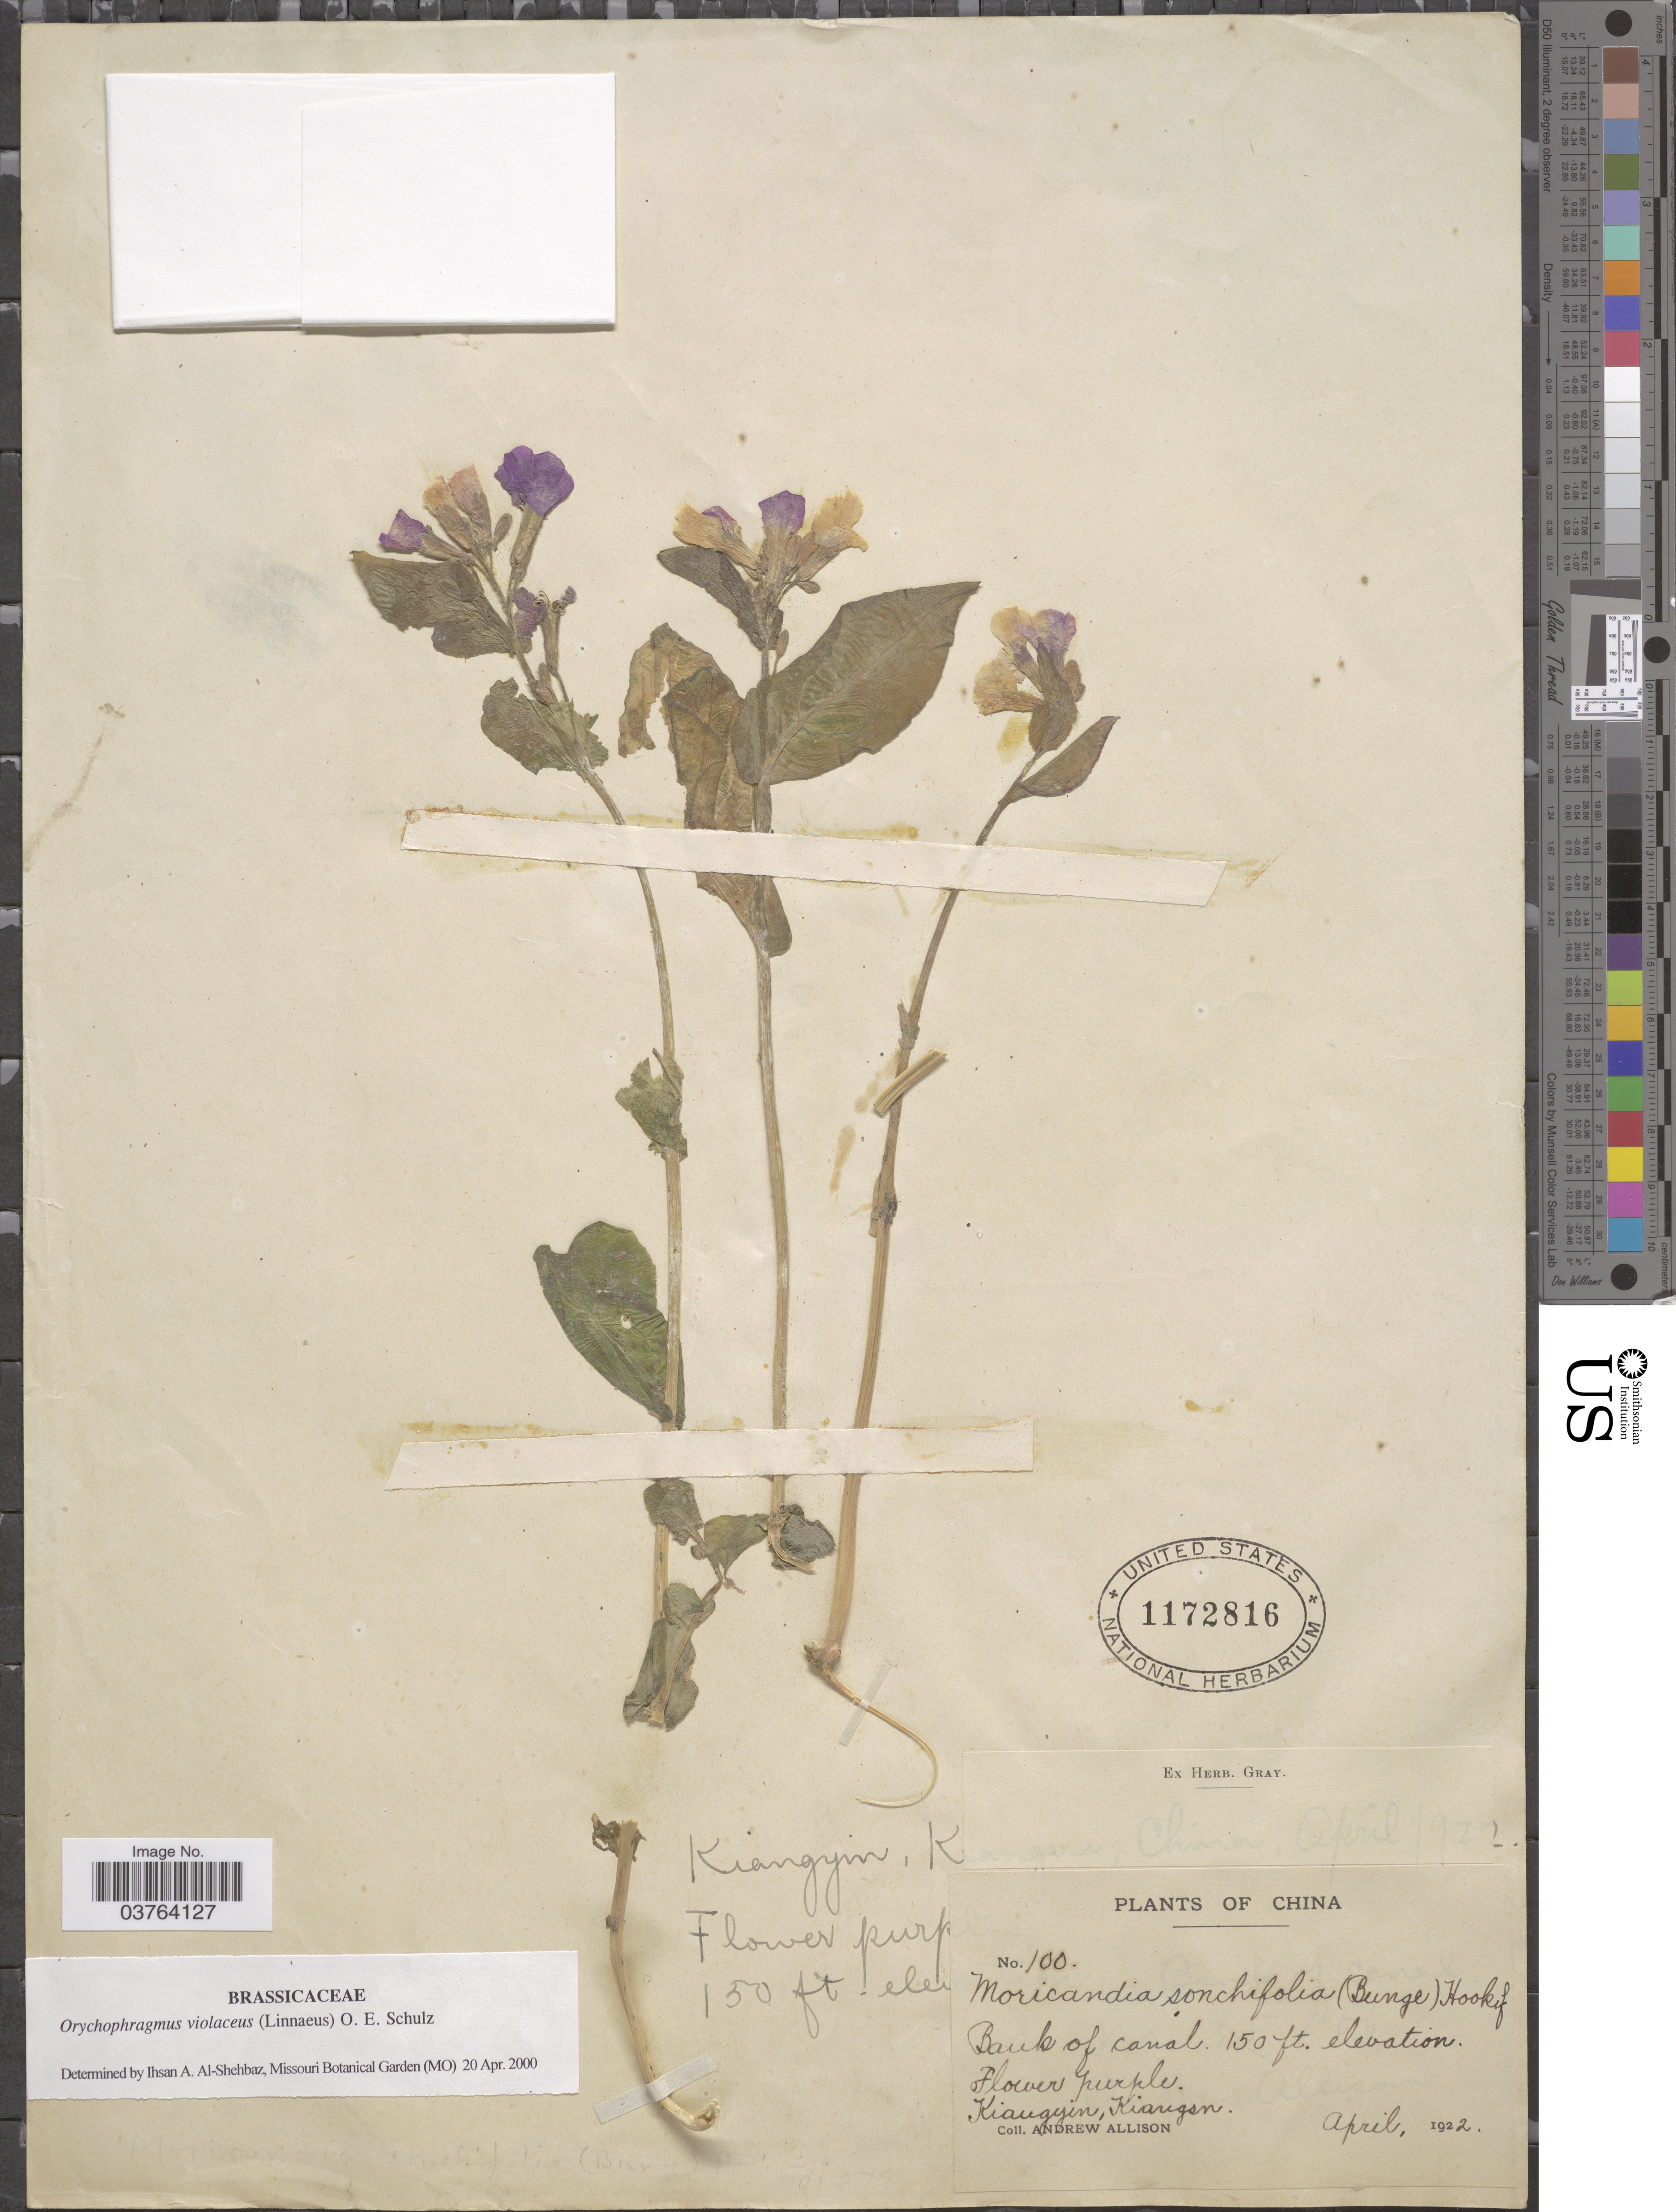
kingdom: Plantae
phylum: Tracheophyta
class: Magnoliopsida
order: Brassicales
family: Brassicaceae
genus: Orychophragmus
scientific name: Orychophragmus violaceus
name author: (L.) O.E. Schulz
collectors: A. Allison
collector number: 100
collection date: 1922-04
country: China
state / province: Jiangsu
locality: Bank of canal. Kiangyin, Kiangsu.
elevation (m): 46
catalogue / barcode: US 1172816